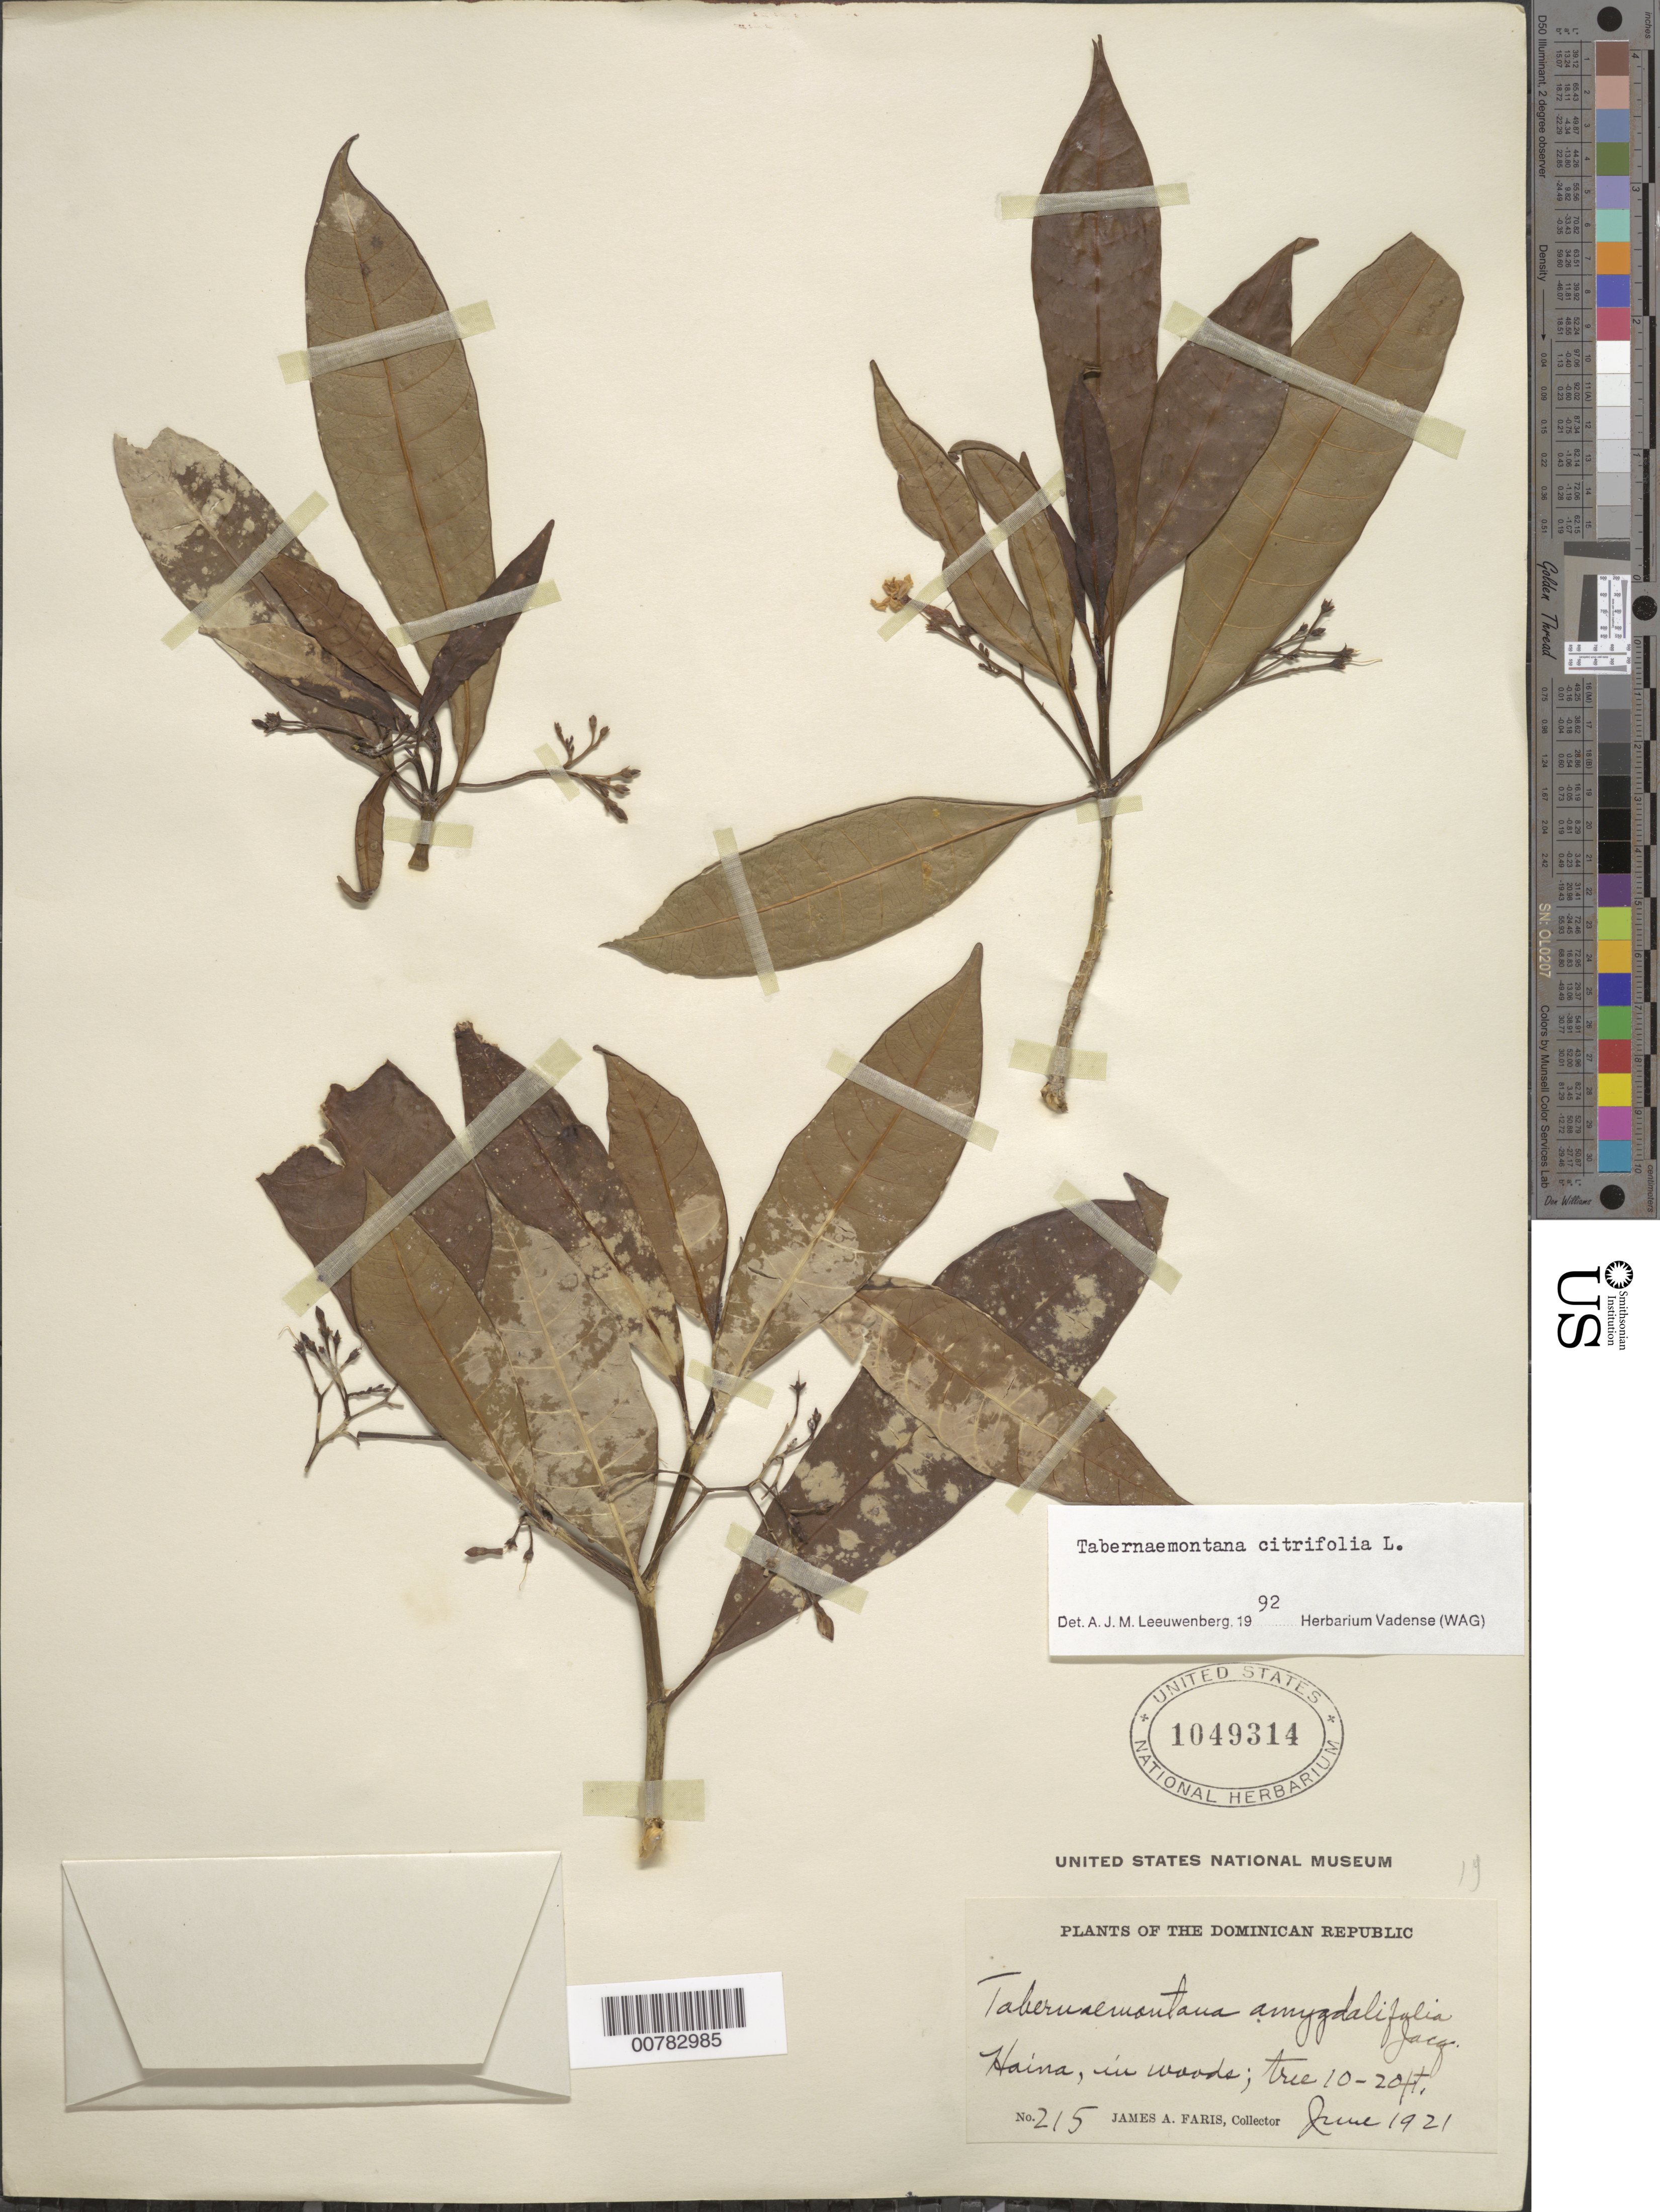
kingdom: Plantae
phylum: Tracheophyta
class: Magnoliopsida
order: Gentianales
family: Apocynaceae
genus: Tabernaemontana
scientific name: Tabernaemontana citrifolia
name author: L.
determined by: Leeuwenberg, A. J. M.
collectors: J. Faris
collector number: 215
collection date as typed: Jun 1910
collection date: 1910-06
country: Dominican Republic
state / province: San Cristóbal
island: Hispaniola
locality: Haina.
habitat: In woods.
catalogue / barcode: US 1049314